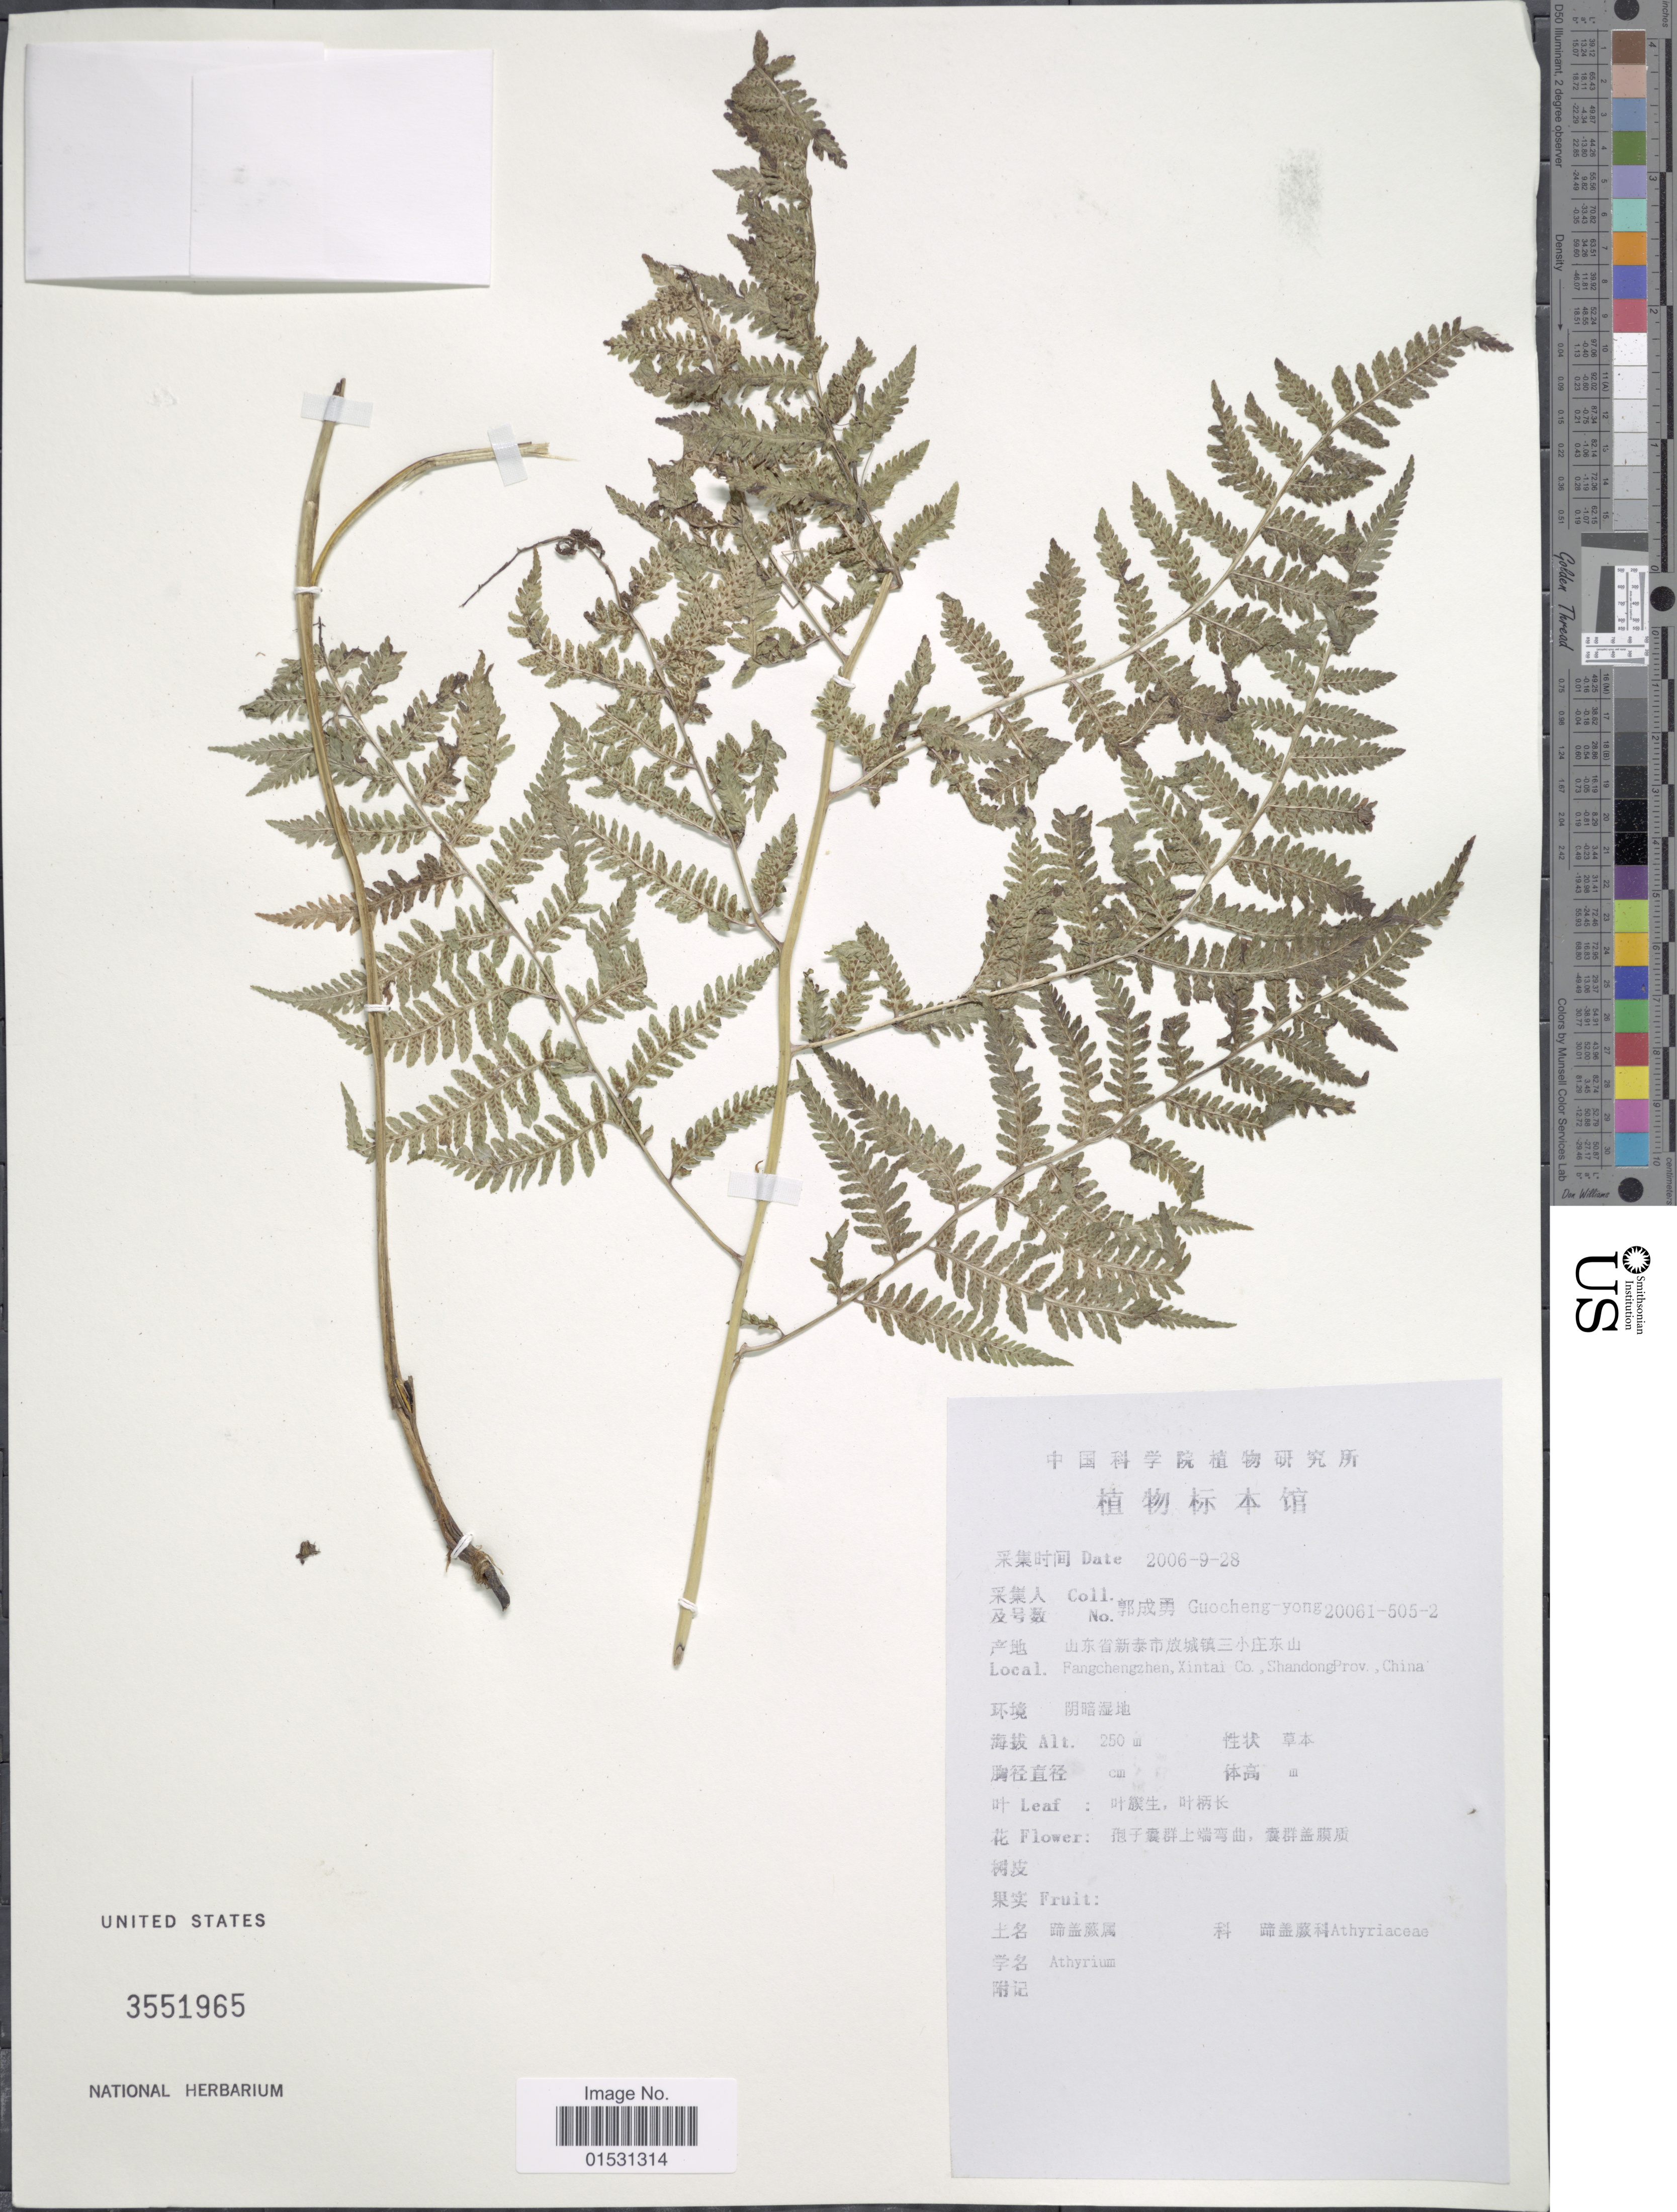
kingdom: Plantae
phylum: Tracheophyta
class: Polypodiopsida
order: Polypodiales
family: Athyriaceae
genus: Athyrium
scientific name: Athyrium sp.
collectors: Guo cheng-yong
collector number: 20061-505-2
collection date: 2006-09-28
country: China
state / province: Shandong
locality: Fangchengzhen, Xintai Ca, Shandong Prov.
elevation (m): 250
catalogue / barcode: US 3551965